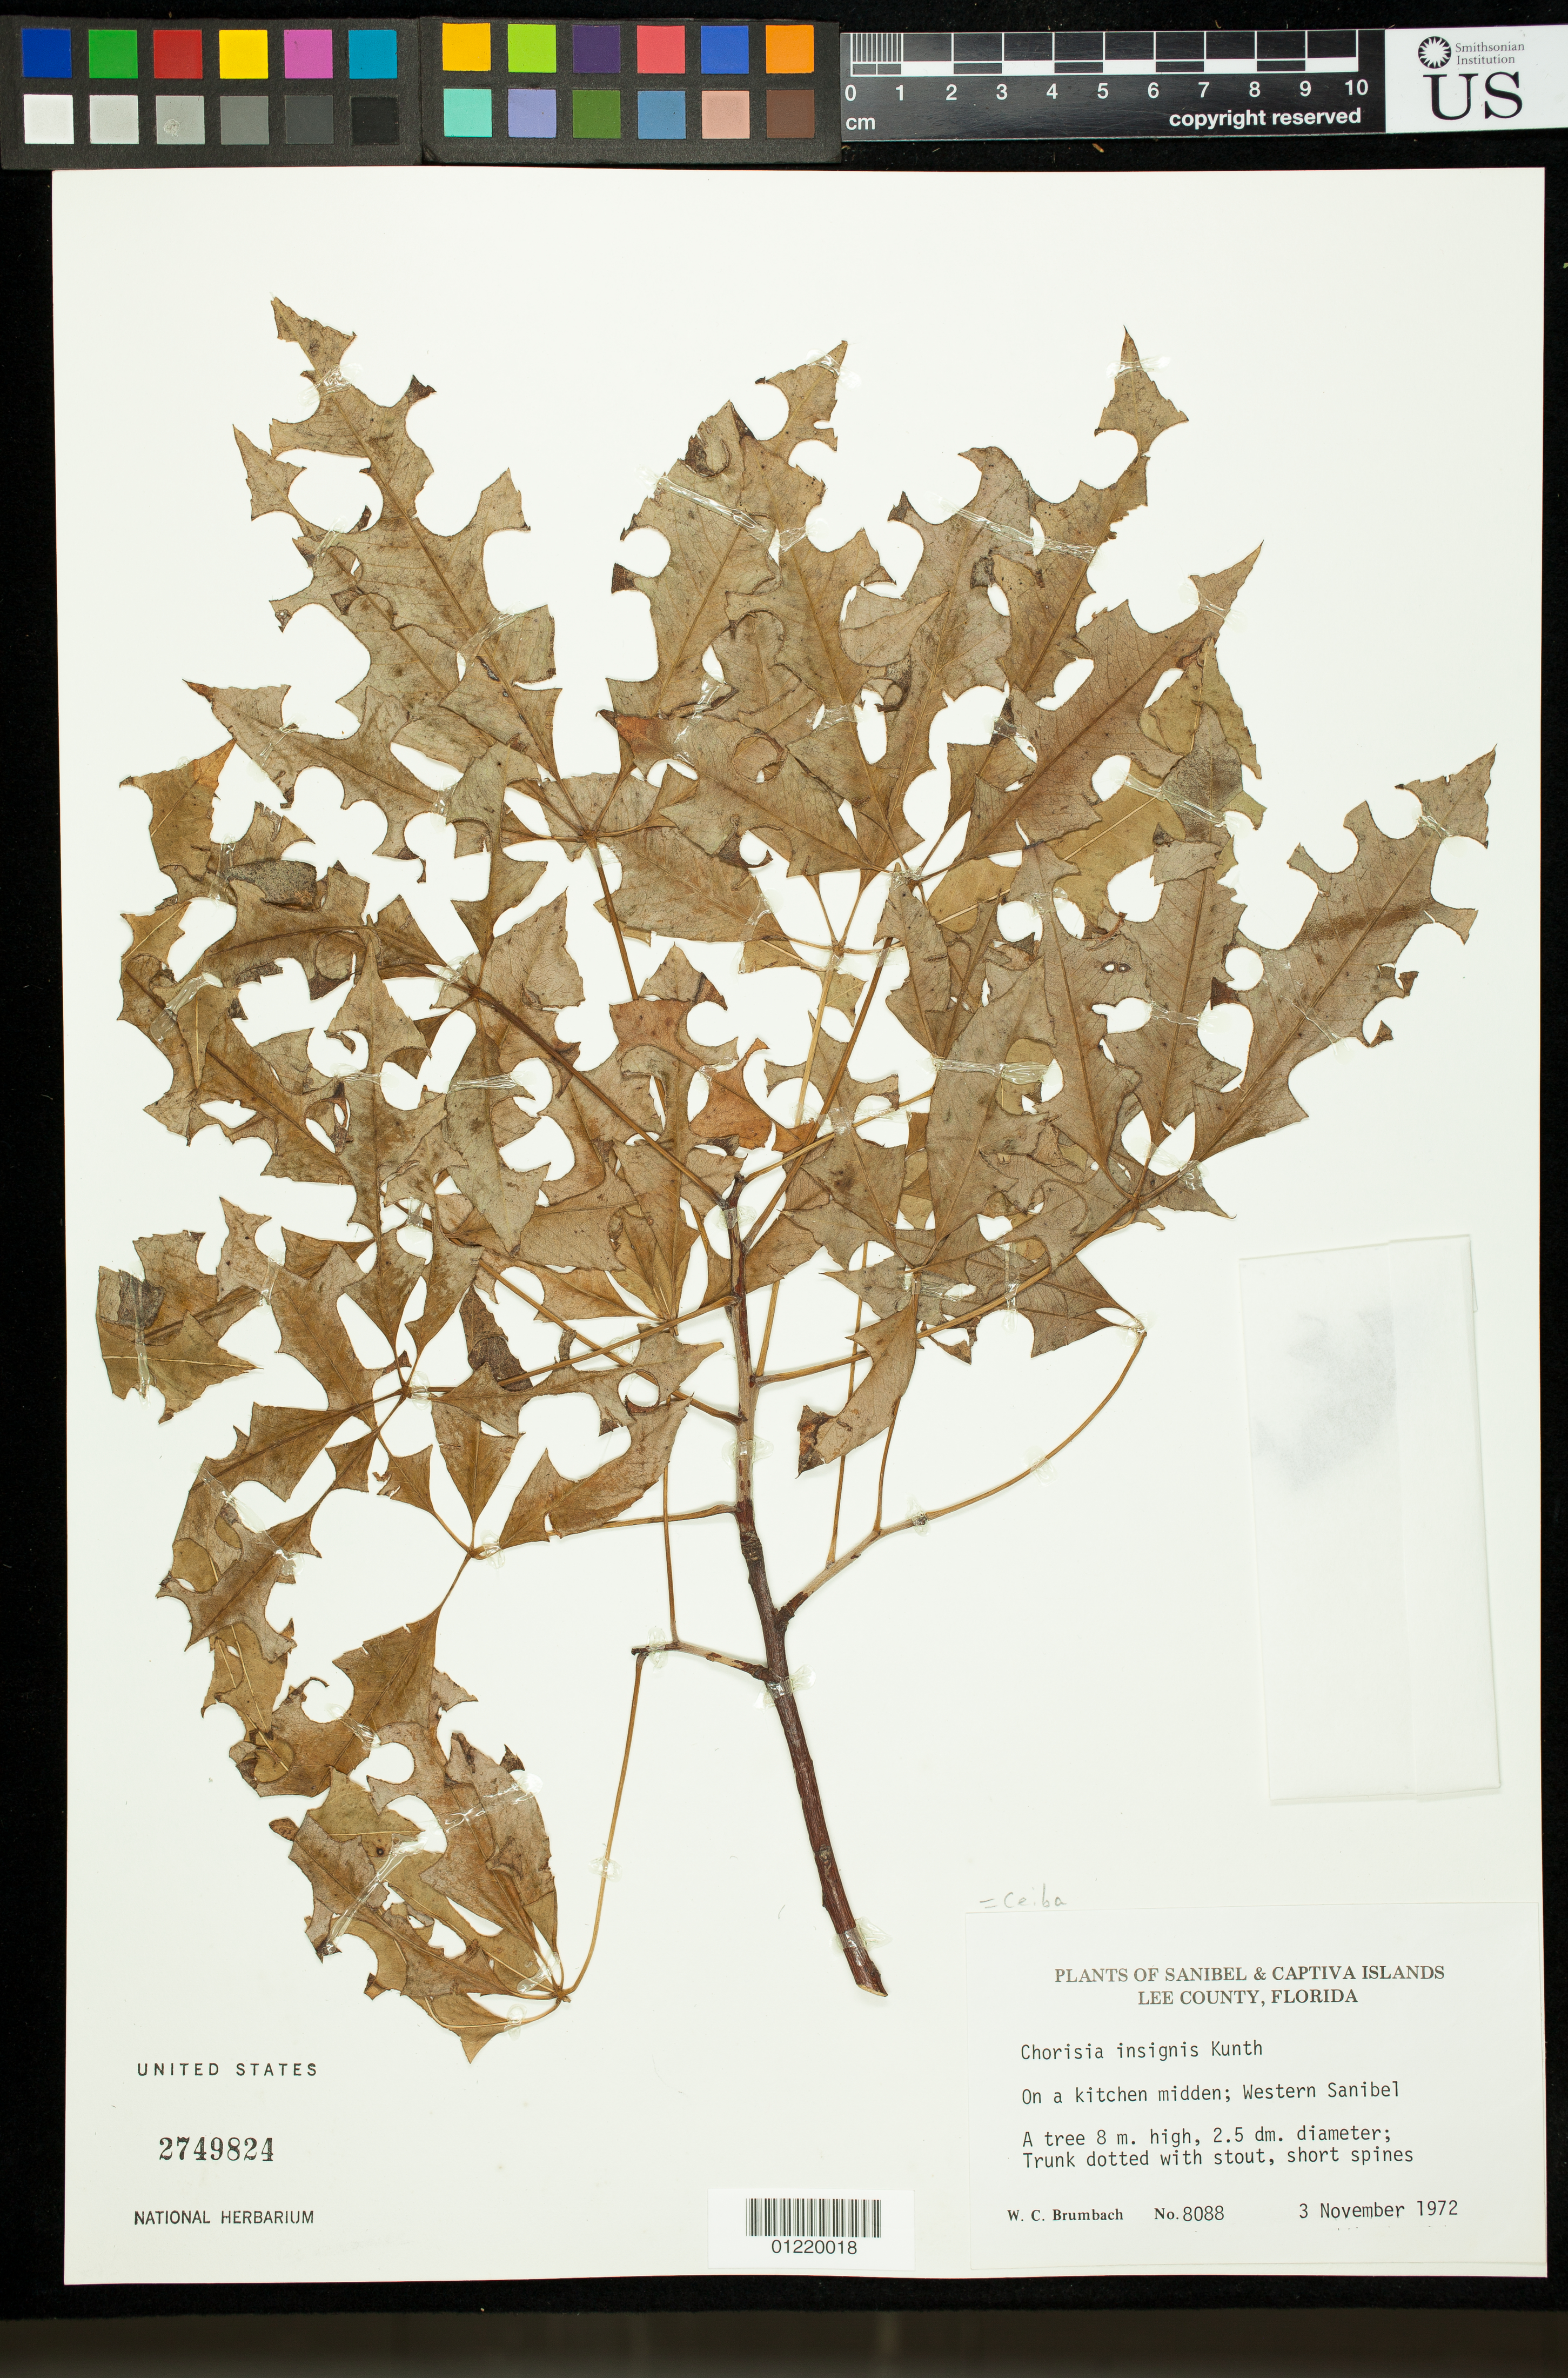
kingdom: Plantae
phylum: Tracheophyta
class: Magnoliopsida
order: Malvales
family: Malvaceae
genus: Ceiba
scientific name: Ceiba insignis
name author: (Kunth) P.E. Gibbs & Semir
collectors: W. C. Brumbach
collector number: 8088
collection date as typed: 11/3/1972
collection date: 1972-11-03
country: United States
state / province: Florida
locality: Lee County: On a kitchen midden; Western Sanibel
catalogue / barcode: US 2749824